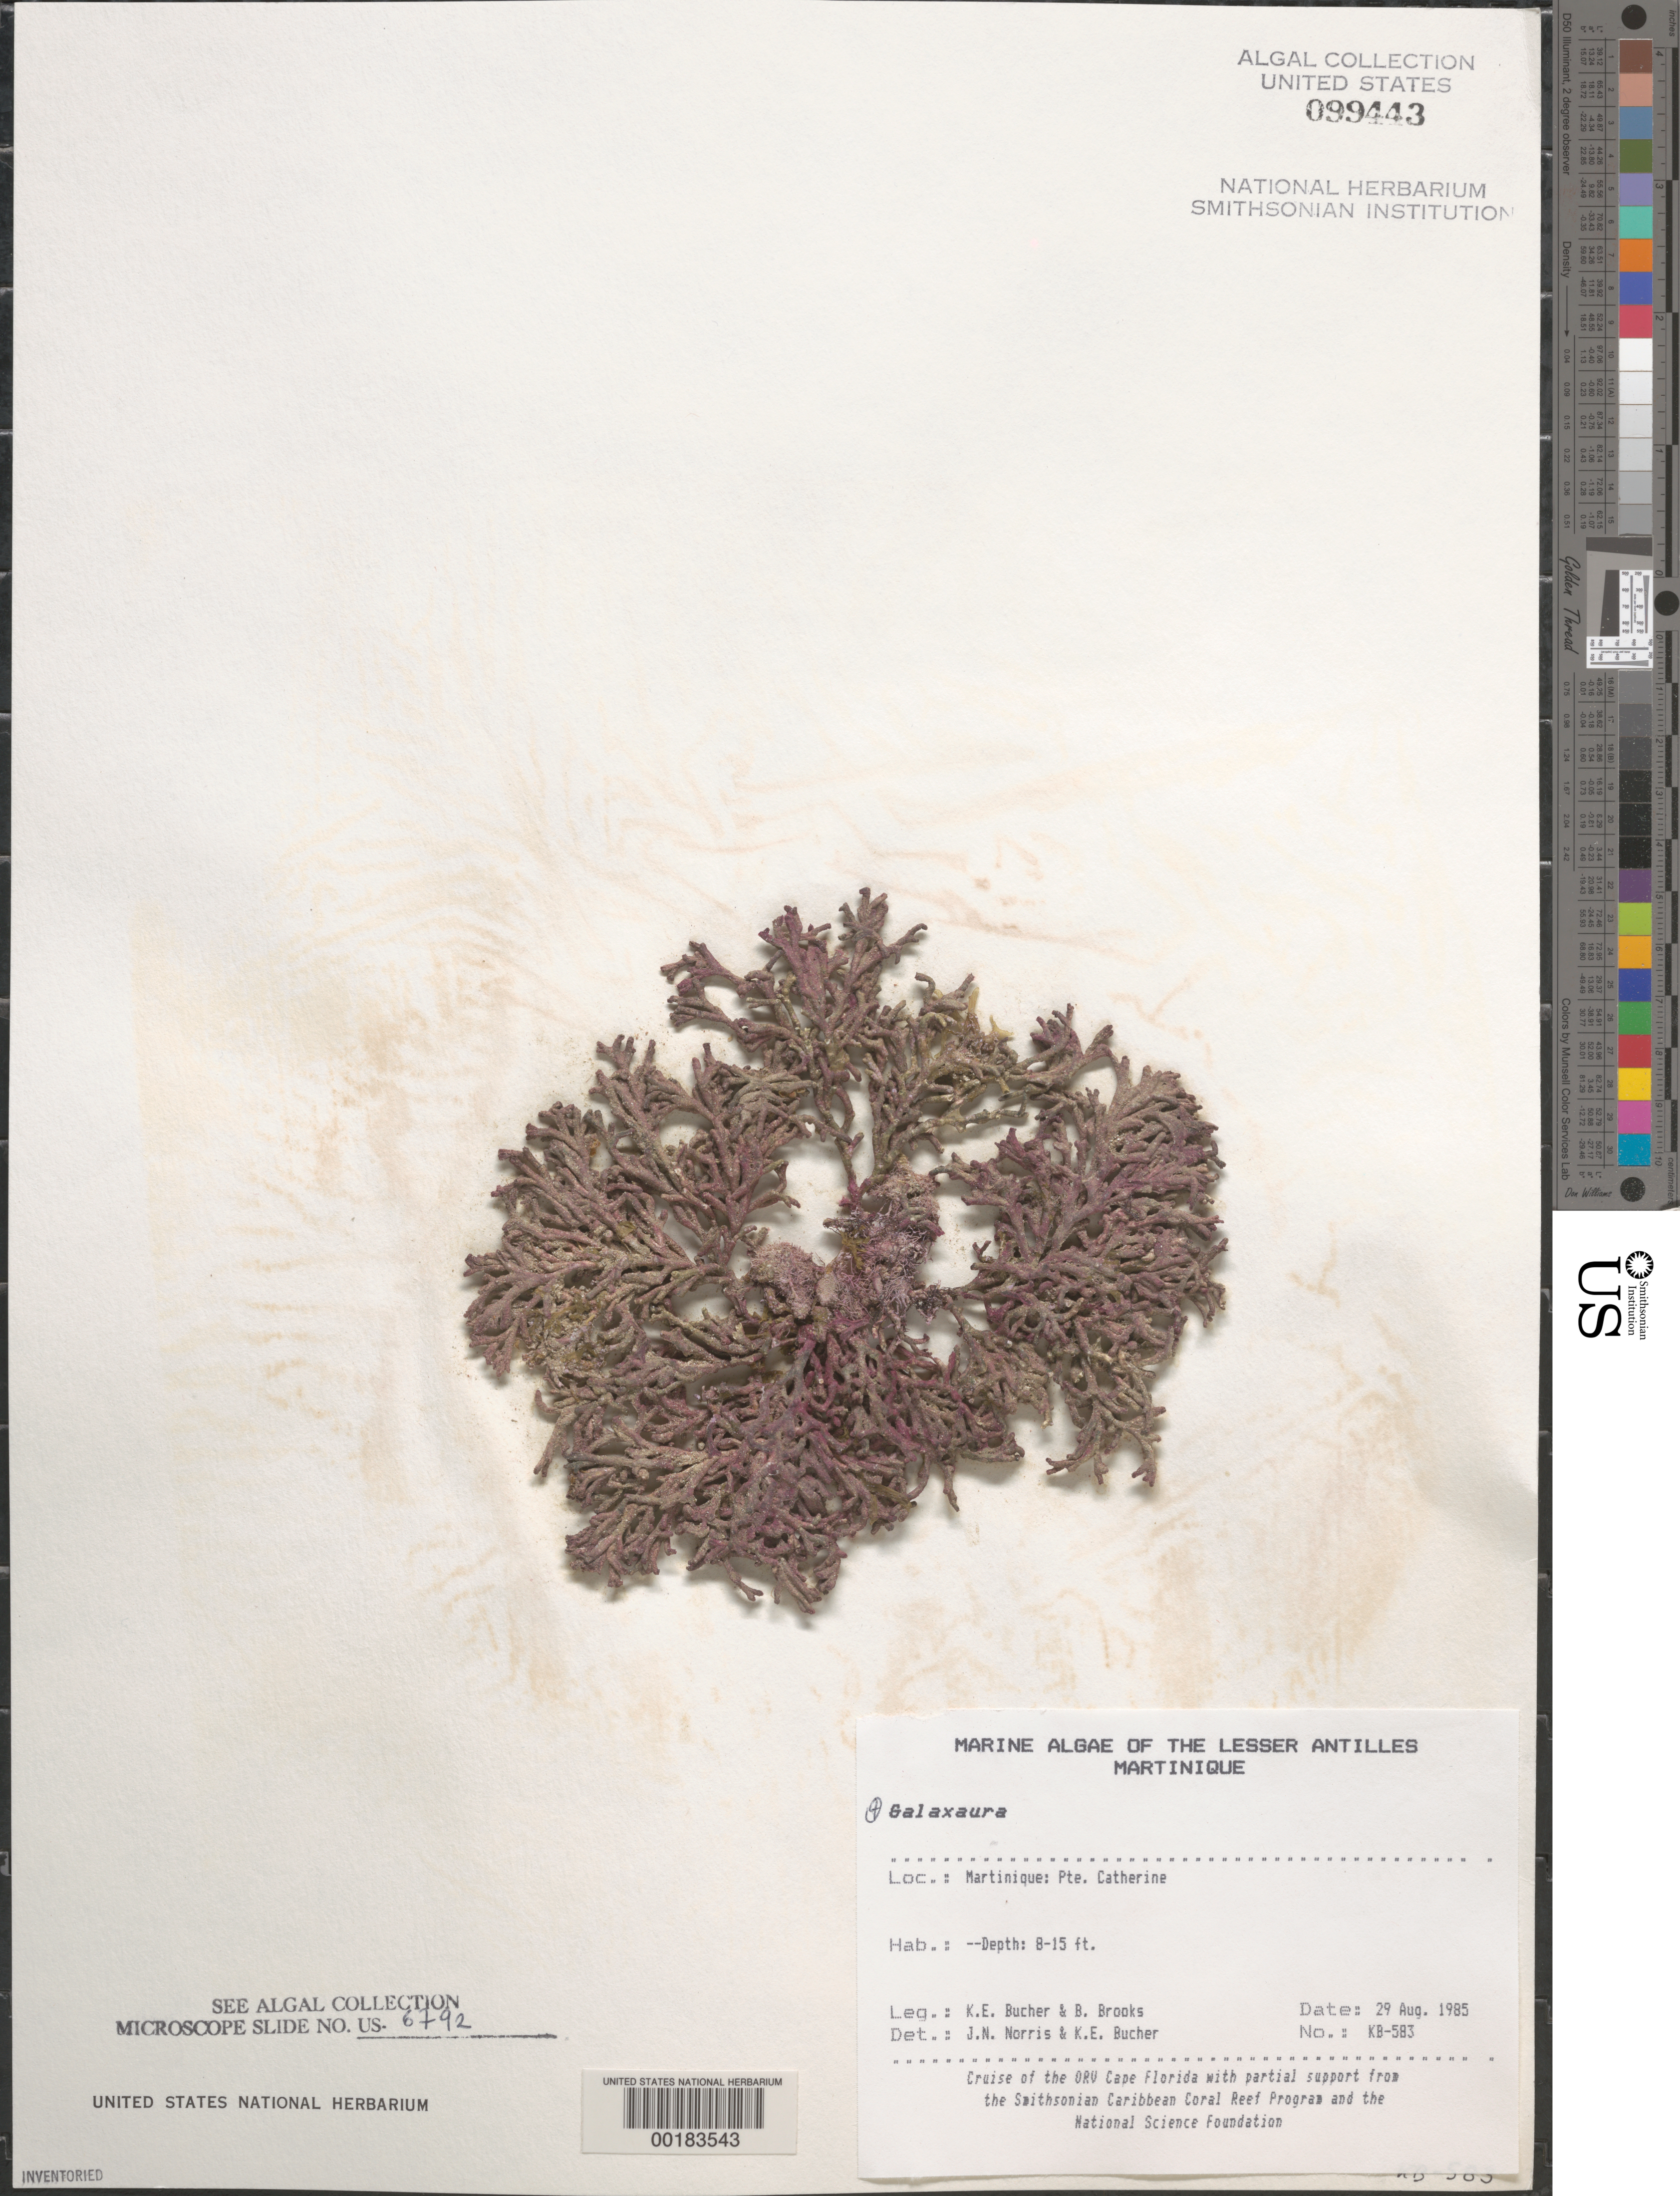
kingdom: Plantae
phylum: Rhodophyta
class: Florideophyceae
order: Nemaliales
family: Galaxauraceae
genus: Galaxaura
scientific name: Galaxaura sp.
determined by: Norris, J. N.; Bucher, K. E.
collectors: K. E. Bucher & B. Brooks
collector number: Kb-583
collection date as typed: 29 Aug 1985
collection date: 1985-08-29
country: Martinique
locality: Pointe Catherine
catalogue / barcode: US 99443